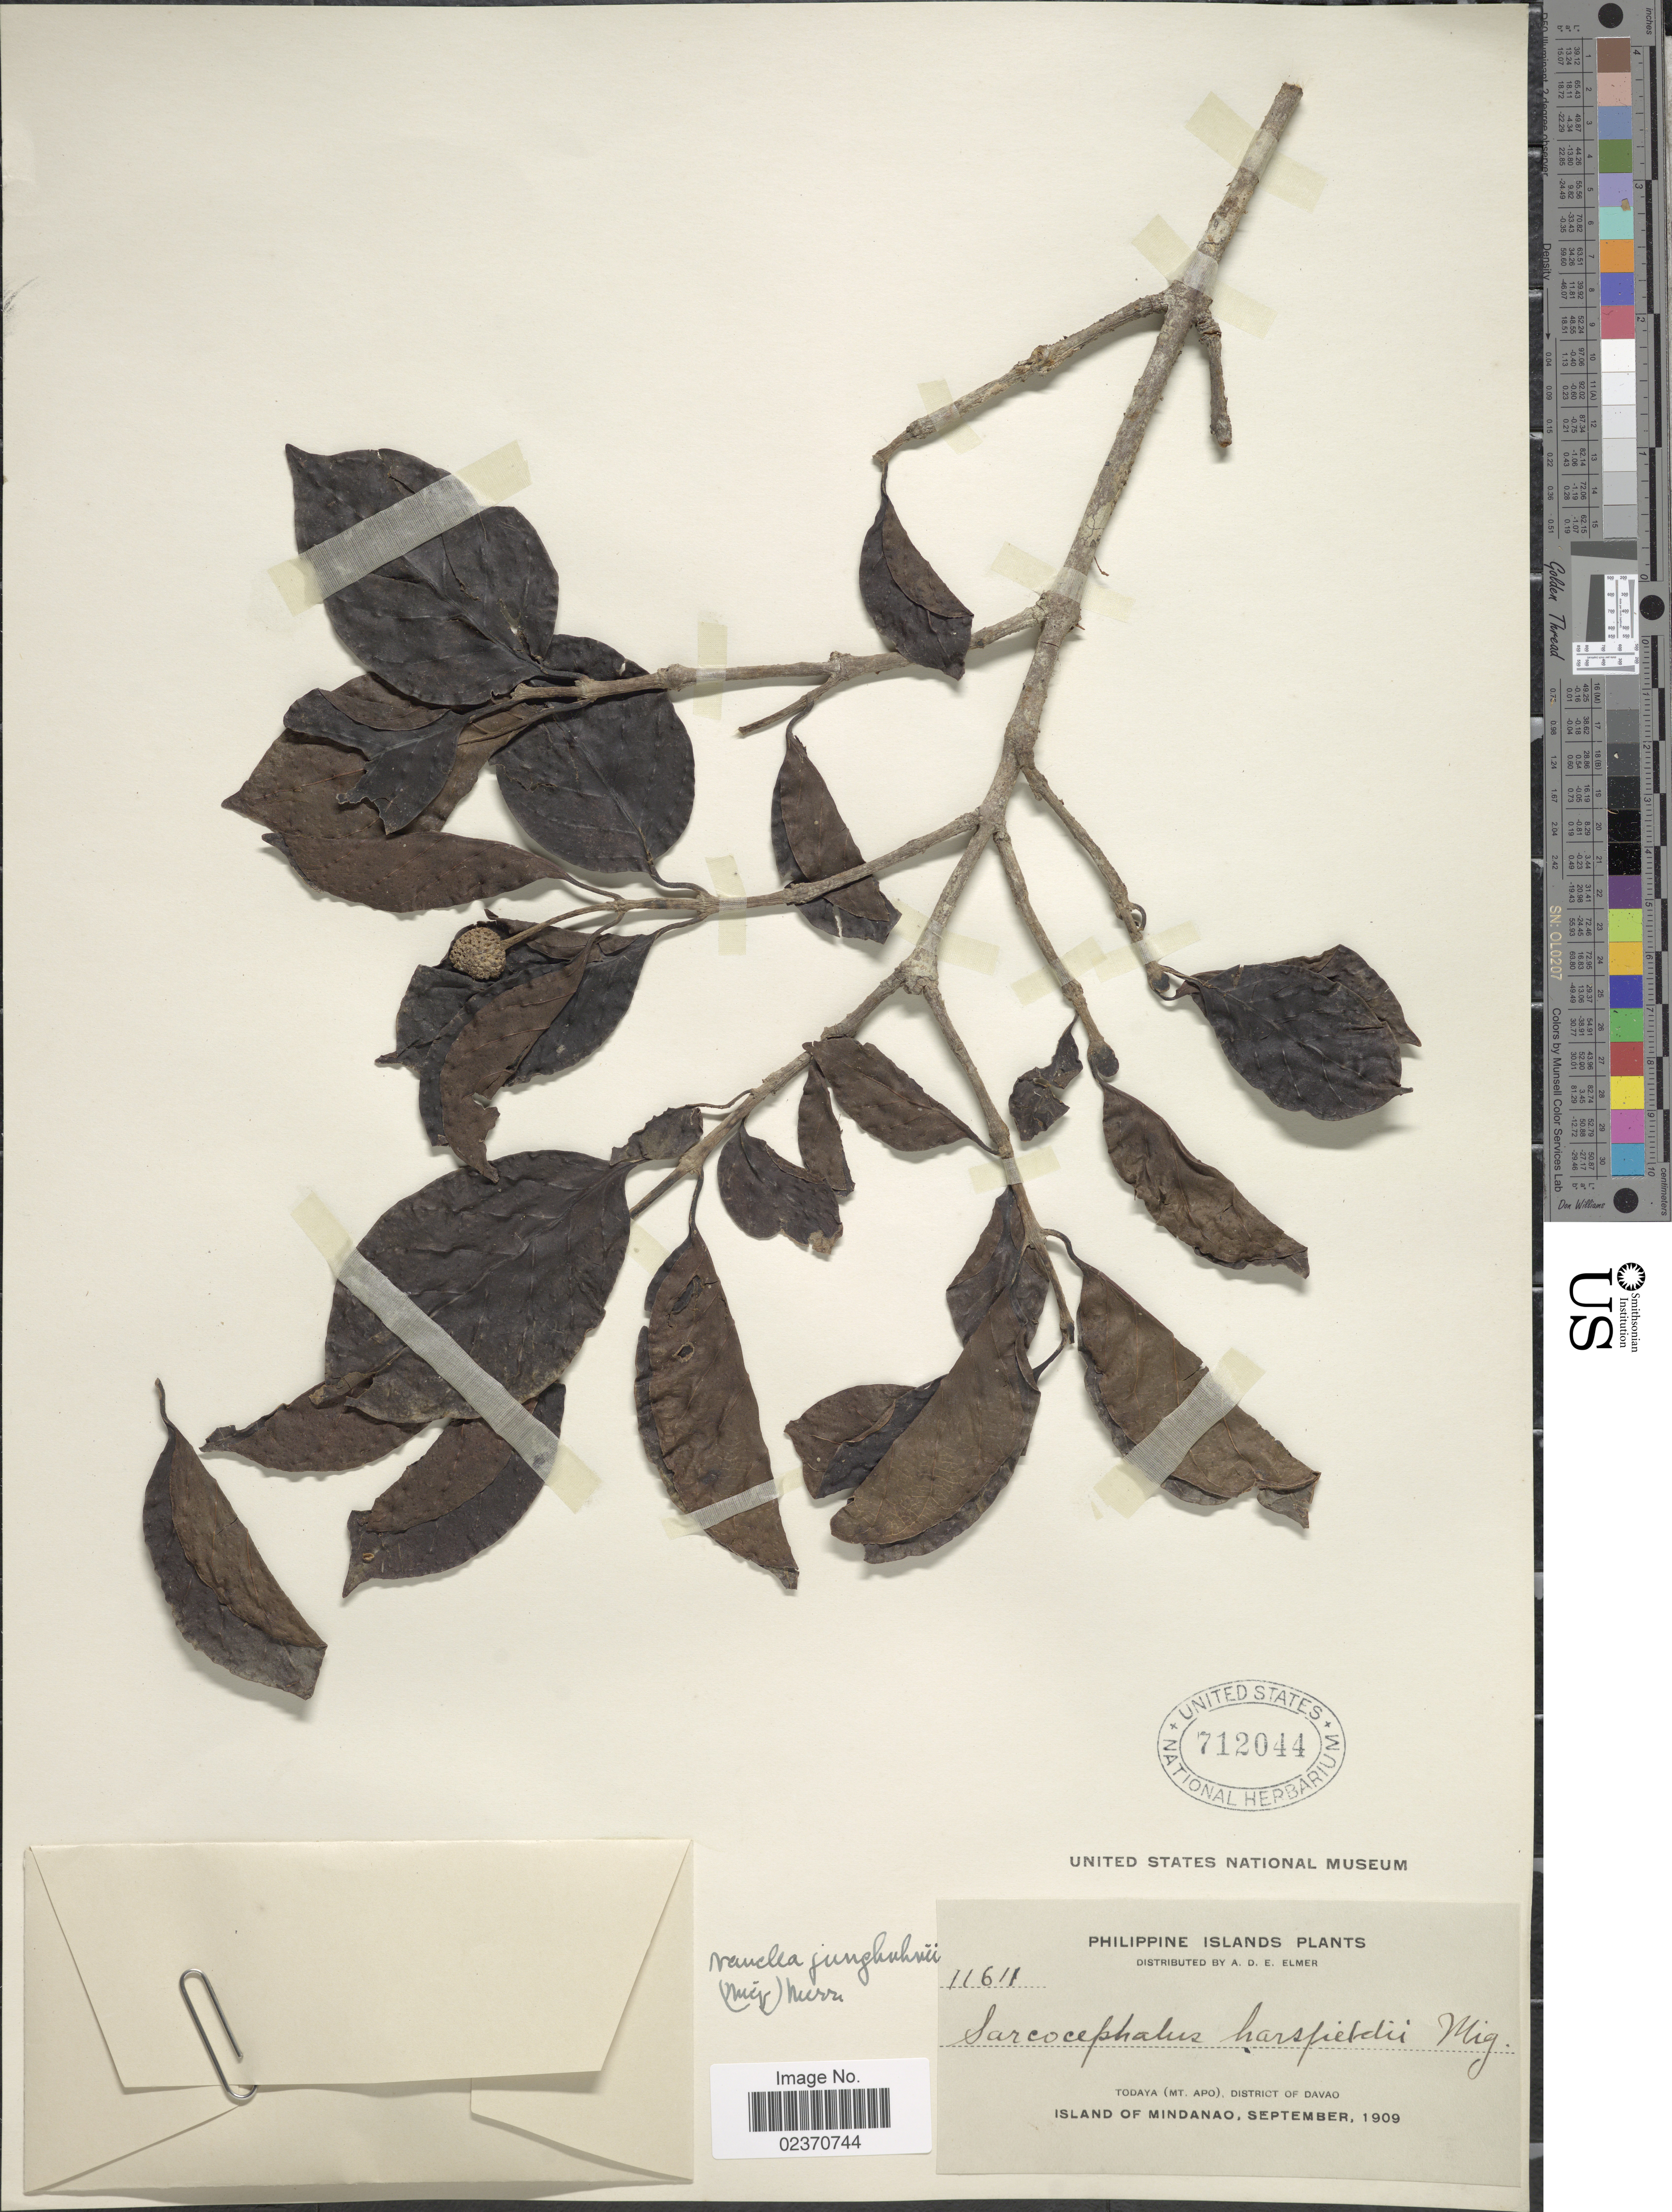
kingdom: Plantae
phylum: Tracheophyta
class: Magnoliopsida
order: Gentianales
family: Rubiaceae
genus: Nauclea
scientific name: Nauclea junghuhnii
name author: (Miq.) Merr.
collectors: A. D. E. Elmer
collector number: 11611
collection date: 1909-09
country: Philippines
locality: Todaya (Mt. Apo) District of Davao, Island of Mindanao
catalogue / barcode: US 712044